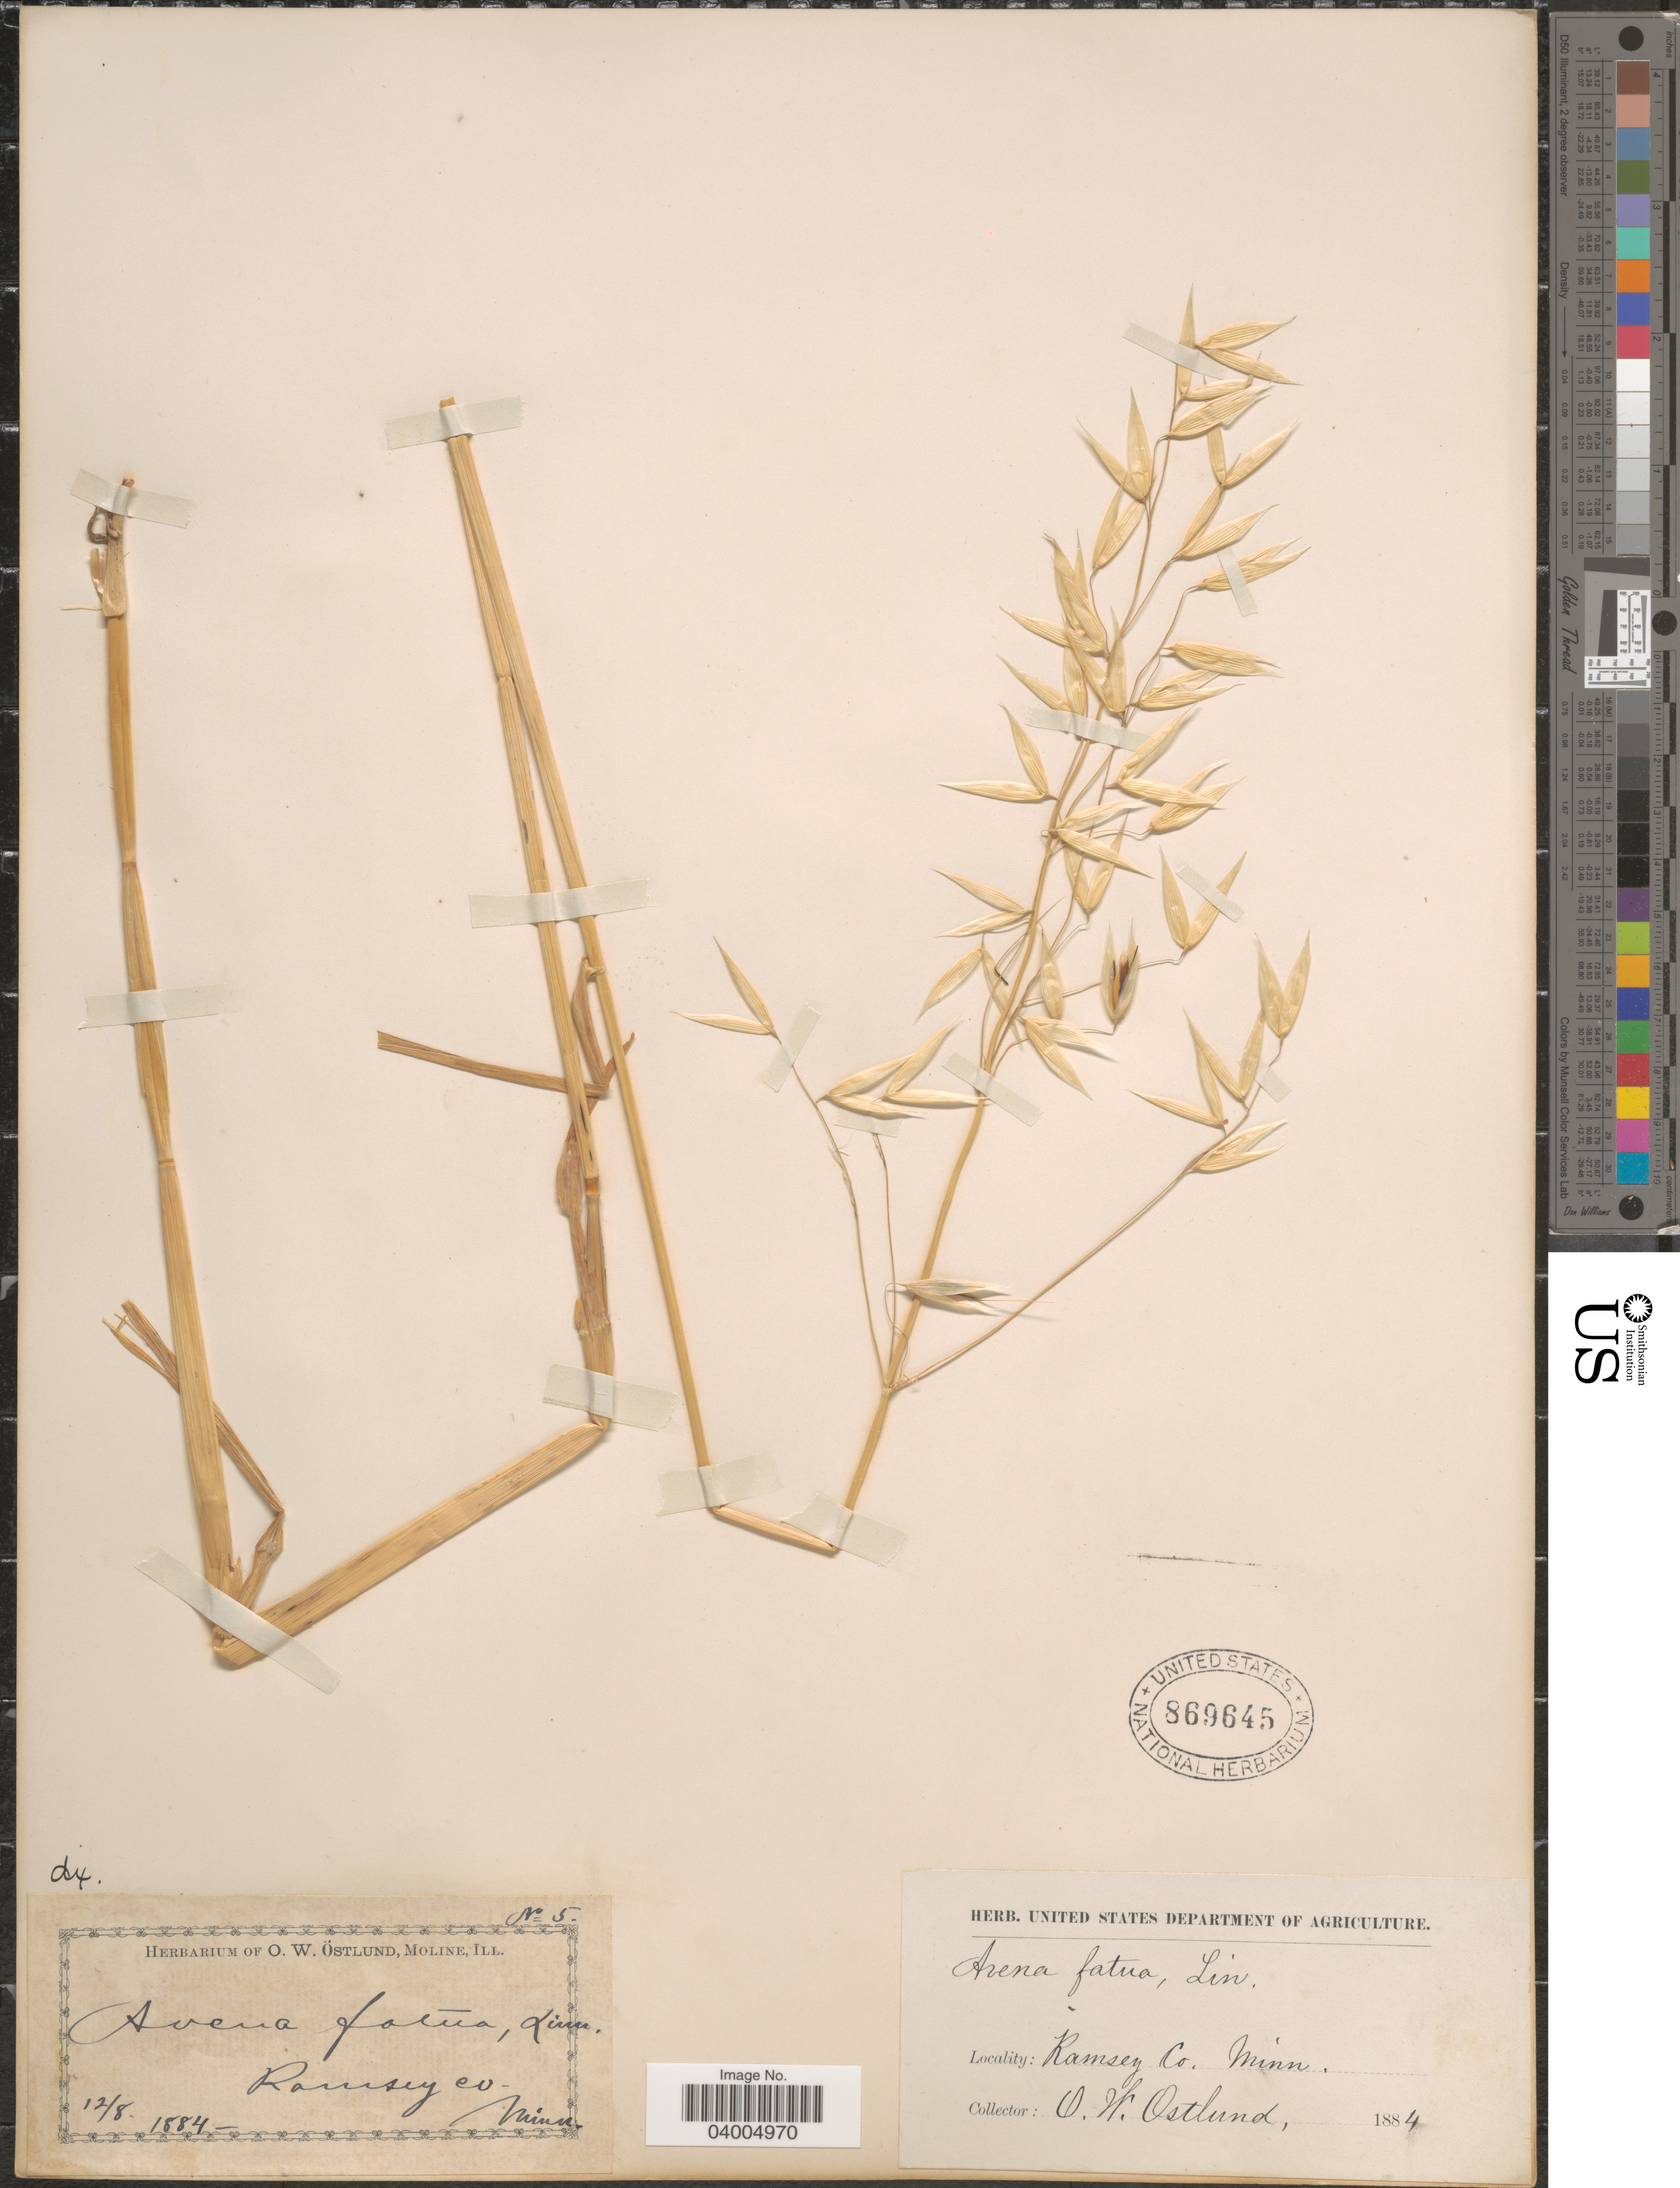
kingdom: Plantae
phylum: Tracheophyta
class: Liliopsida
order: Poales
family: Poaceae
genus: Avena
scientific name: Avena fatua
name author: L.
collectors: O. Ostlund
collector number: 5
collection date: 1884-08-12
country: United States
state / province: Minnesota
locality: Ramsey Co.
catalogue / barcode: US 869645